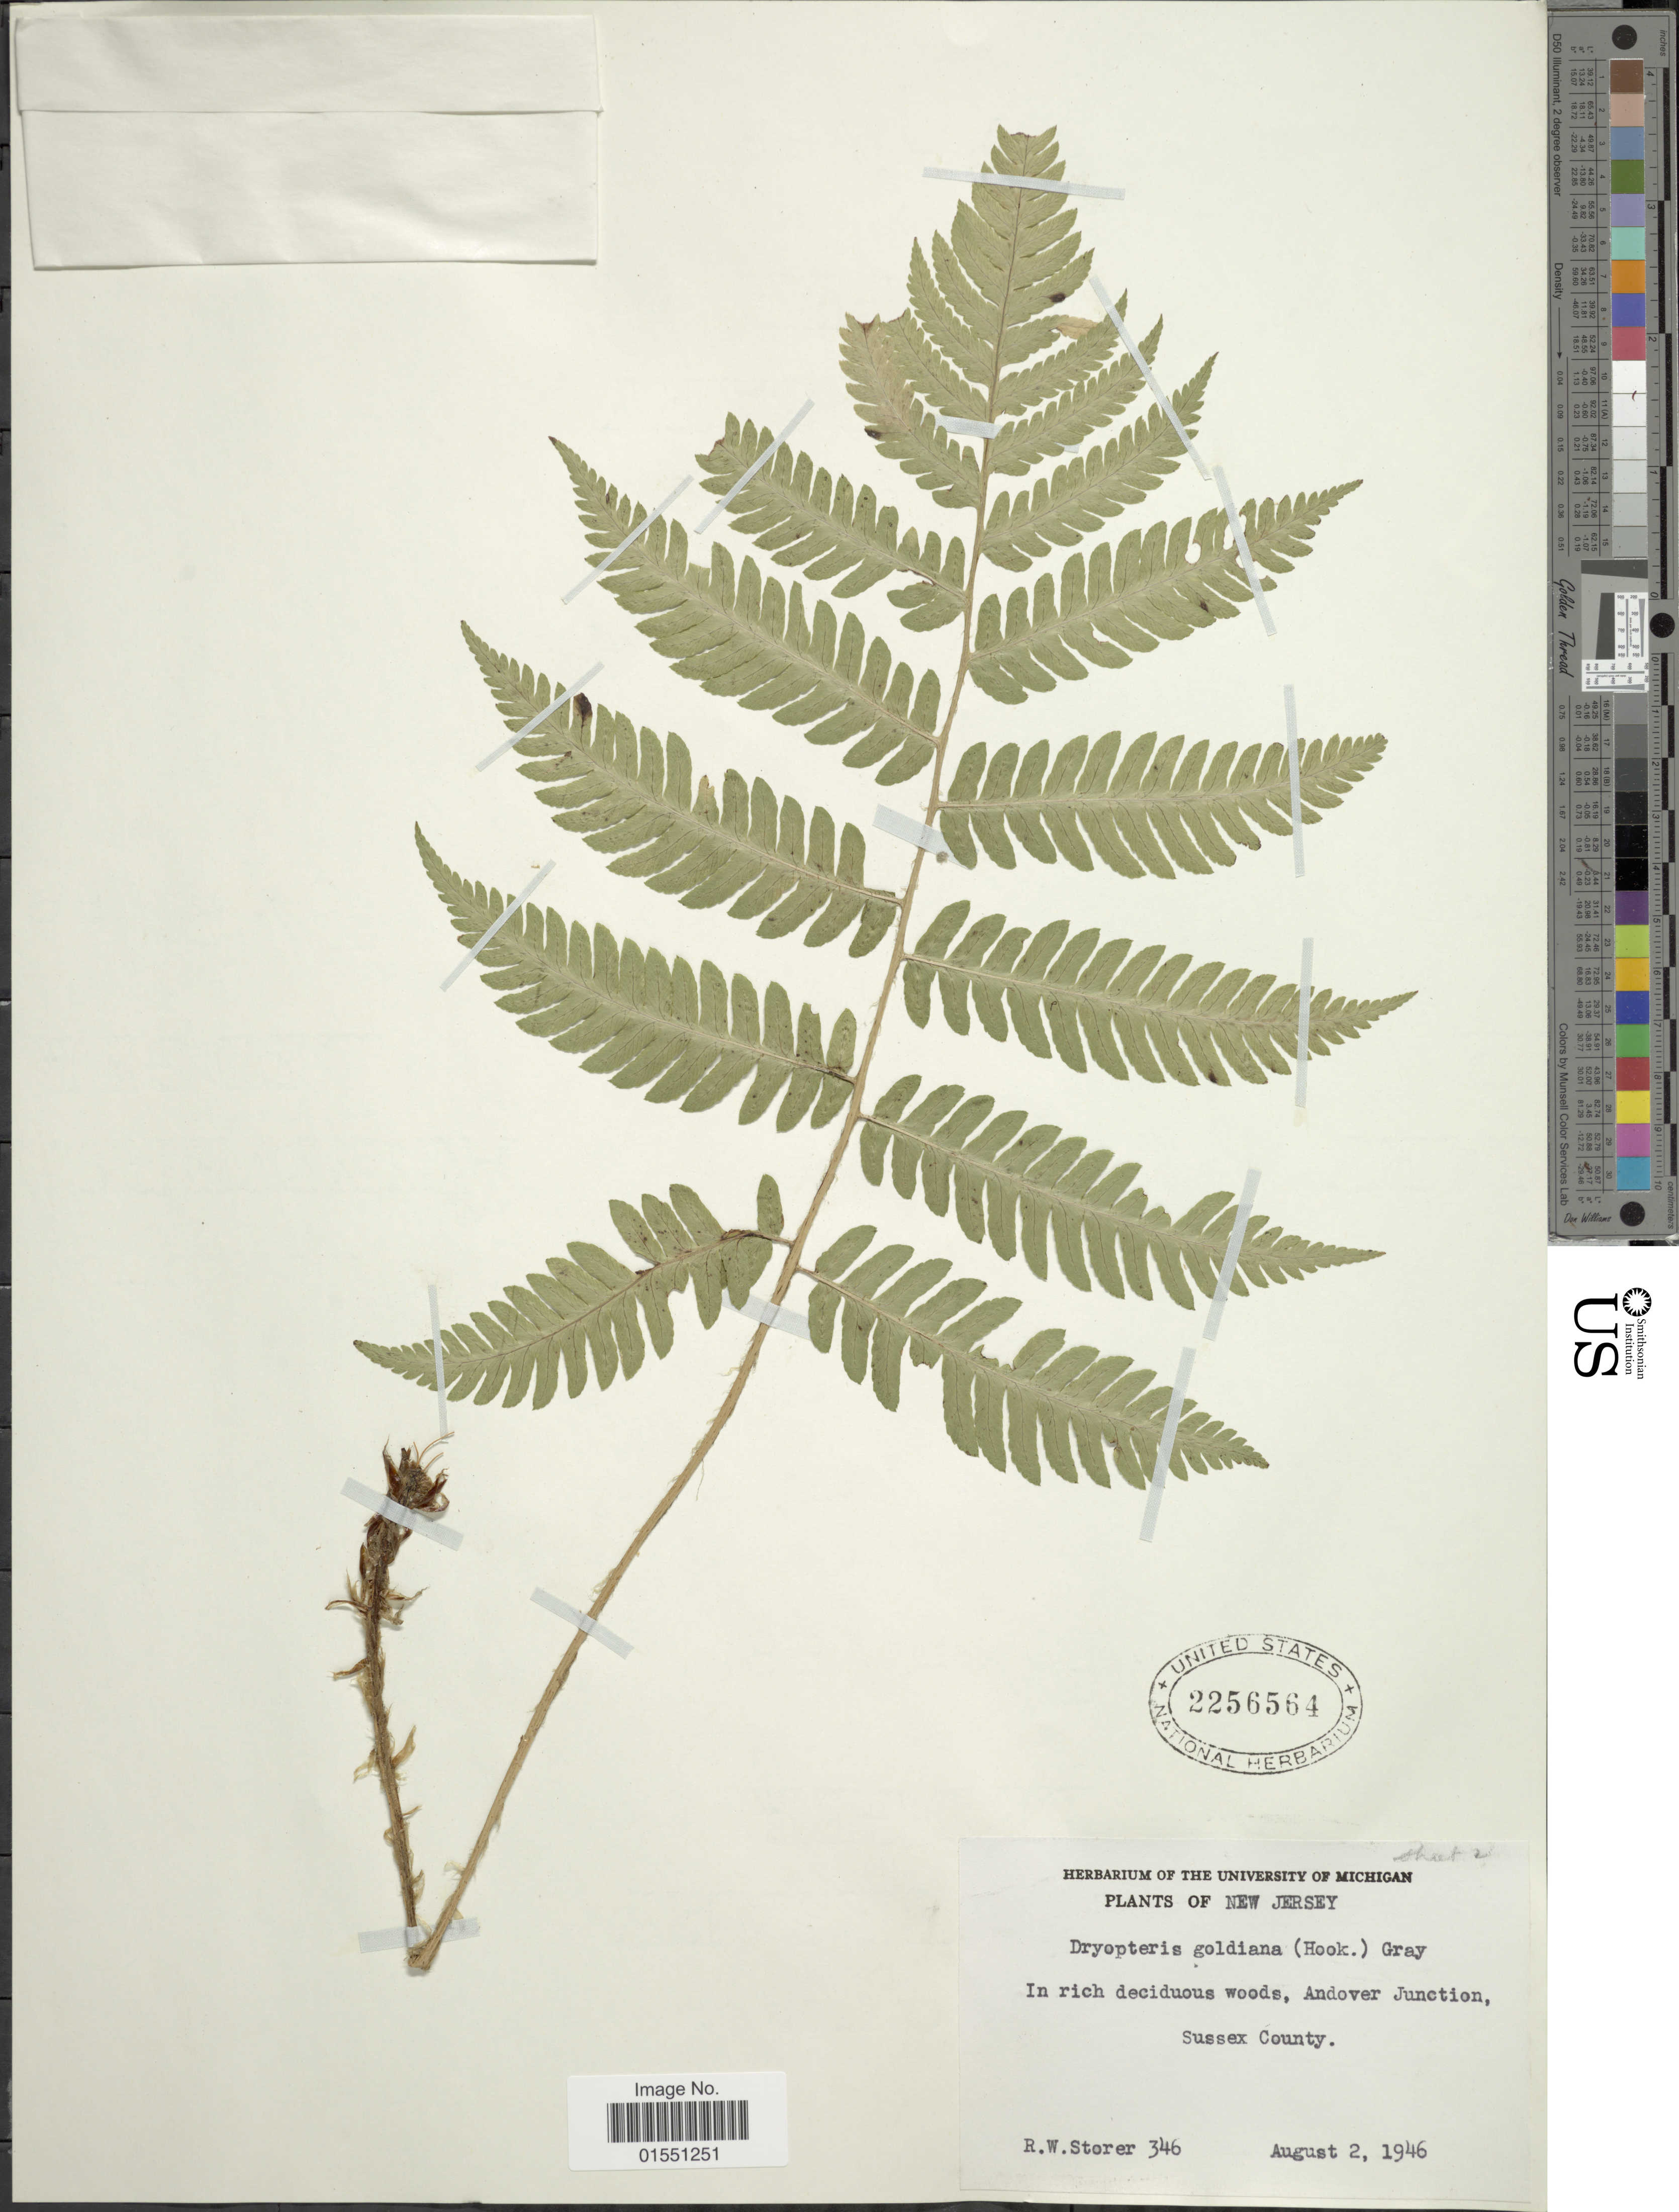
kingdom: Plantae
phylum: Tracheophyta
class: Polypodiopsida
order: Polypodiales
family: Dryopteridaceae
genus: Dryopteris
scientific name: Dryopteris goldiana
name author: (Hook. ex Goldie) A. Gray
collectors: R. Storer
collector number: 346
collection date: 1946-08-02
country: United States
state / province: New Jersey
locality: Andover Junction, Sussex County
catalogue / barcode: US 2256564